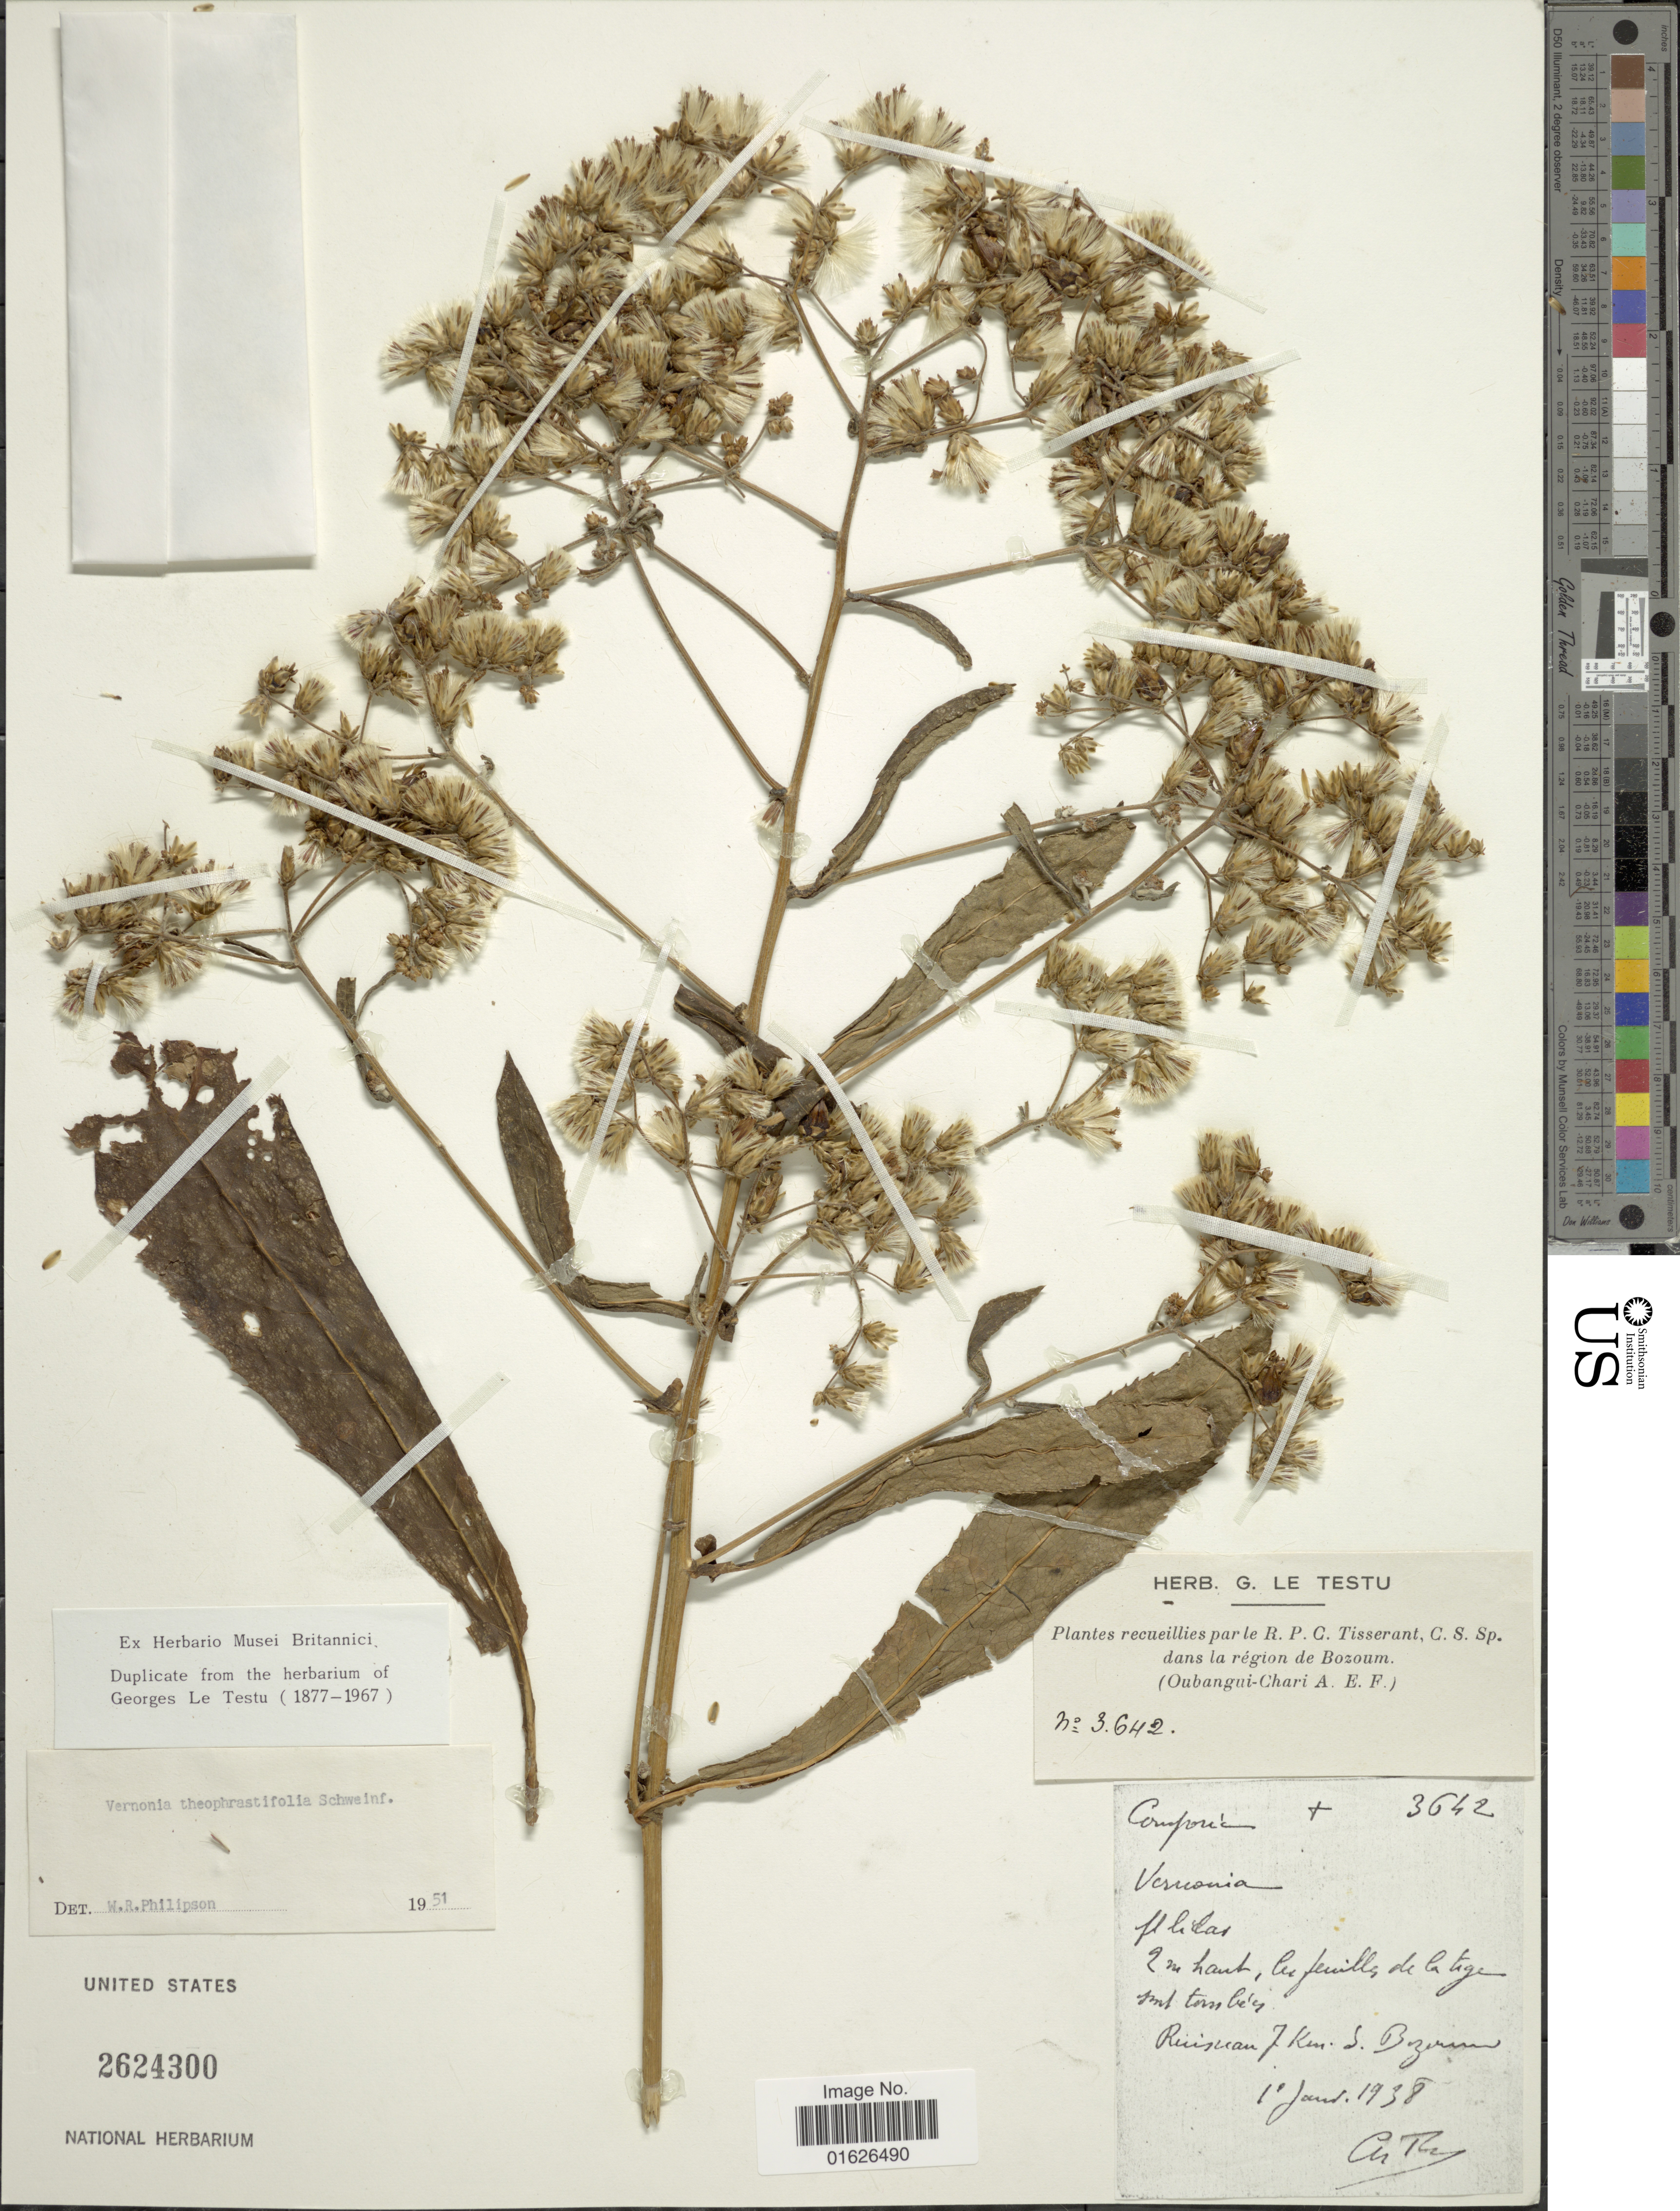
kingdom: Plantae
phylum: Tracheophyta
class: Magnoliopsida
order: Asterales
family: Asteraceae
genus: Gymnanthemum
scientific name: Gymnanthemum theophrastifolium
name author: (Schweinf. ex Oliv. & Hiern) H. Rob.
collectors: C. Tisserant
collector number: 3642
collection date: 1938-01-01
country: Central African Republic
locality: Dans la region de Bozoum (Oubangui-Chari A.E.F.), Ruisseau 7 km S Bozoum.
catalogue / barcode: US 2624300